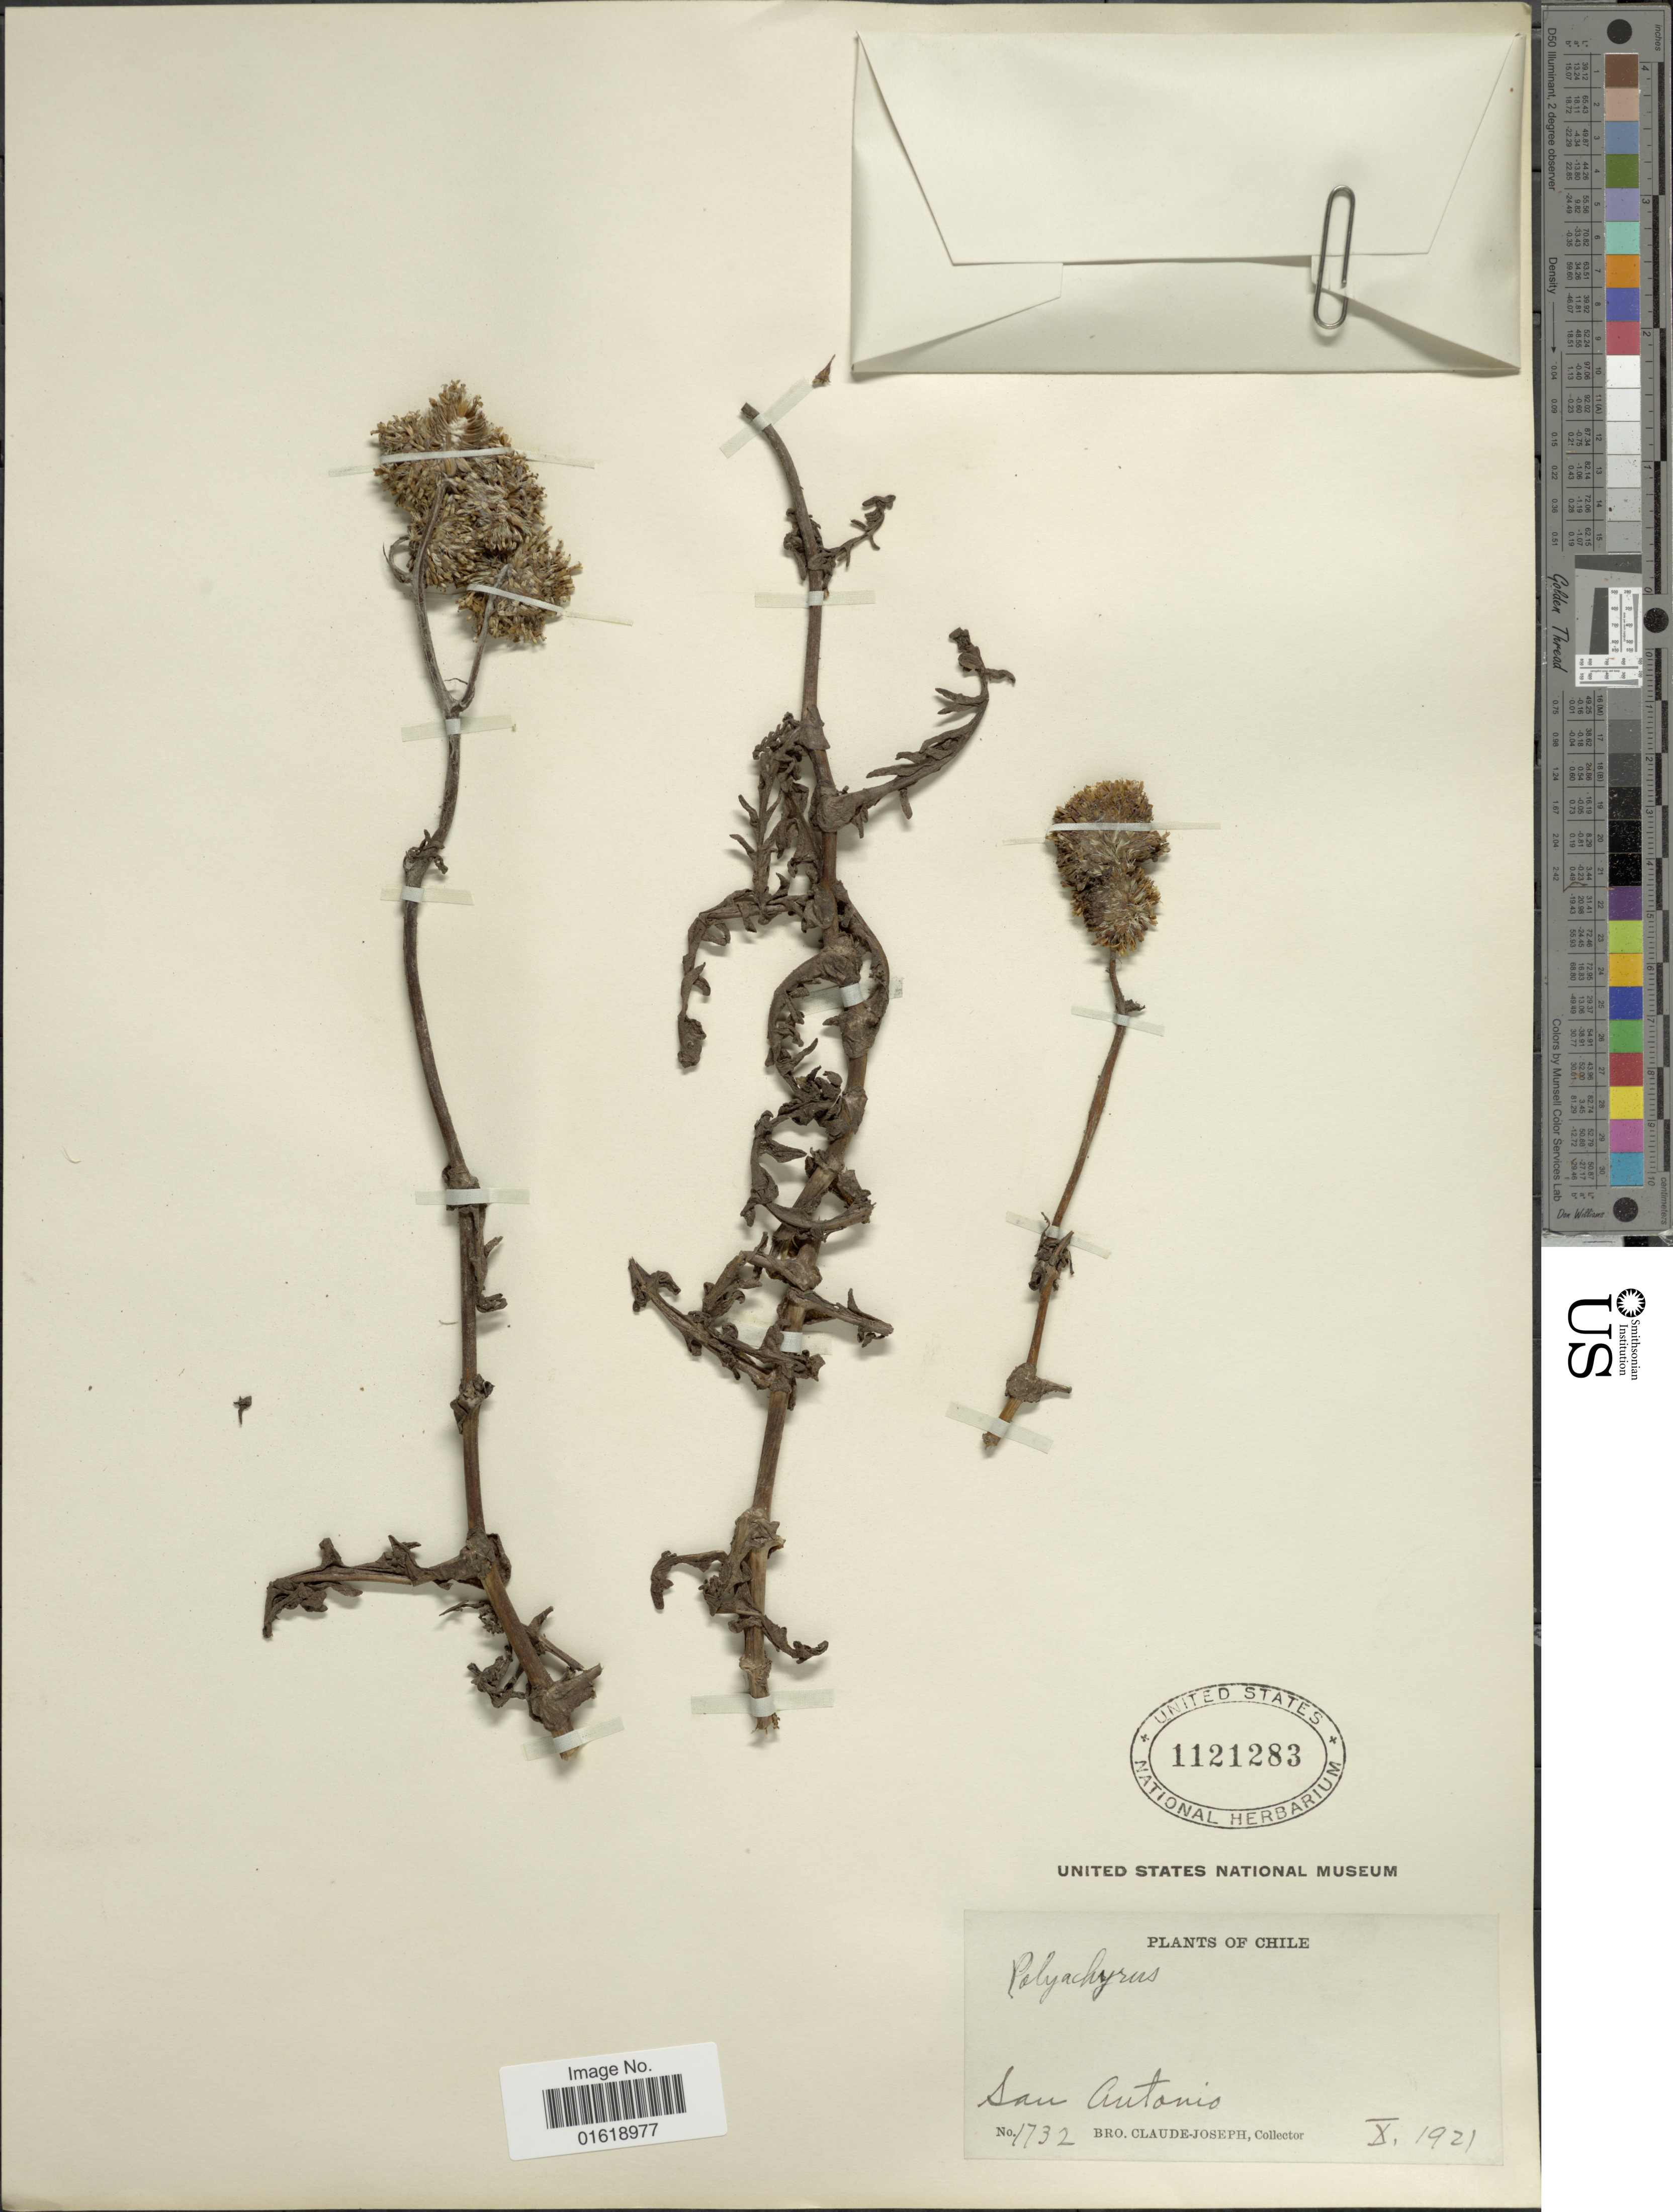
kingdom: Plantae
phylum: Tracheophyta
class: Magnoliopsida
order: Asterales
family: Asteraceae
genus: Polyachyrus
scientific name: Polyachyrus poeppigii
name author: Kunze ex Less.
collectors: Bro. Claude-Joseph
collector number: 1732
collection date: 1921-10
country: Chile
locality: San Antonio.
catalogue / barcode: US 1121283